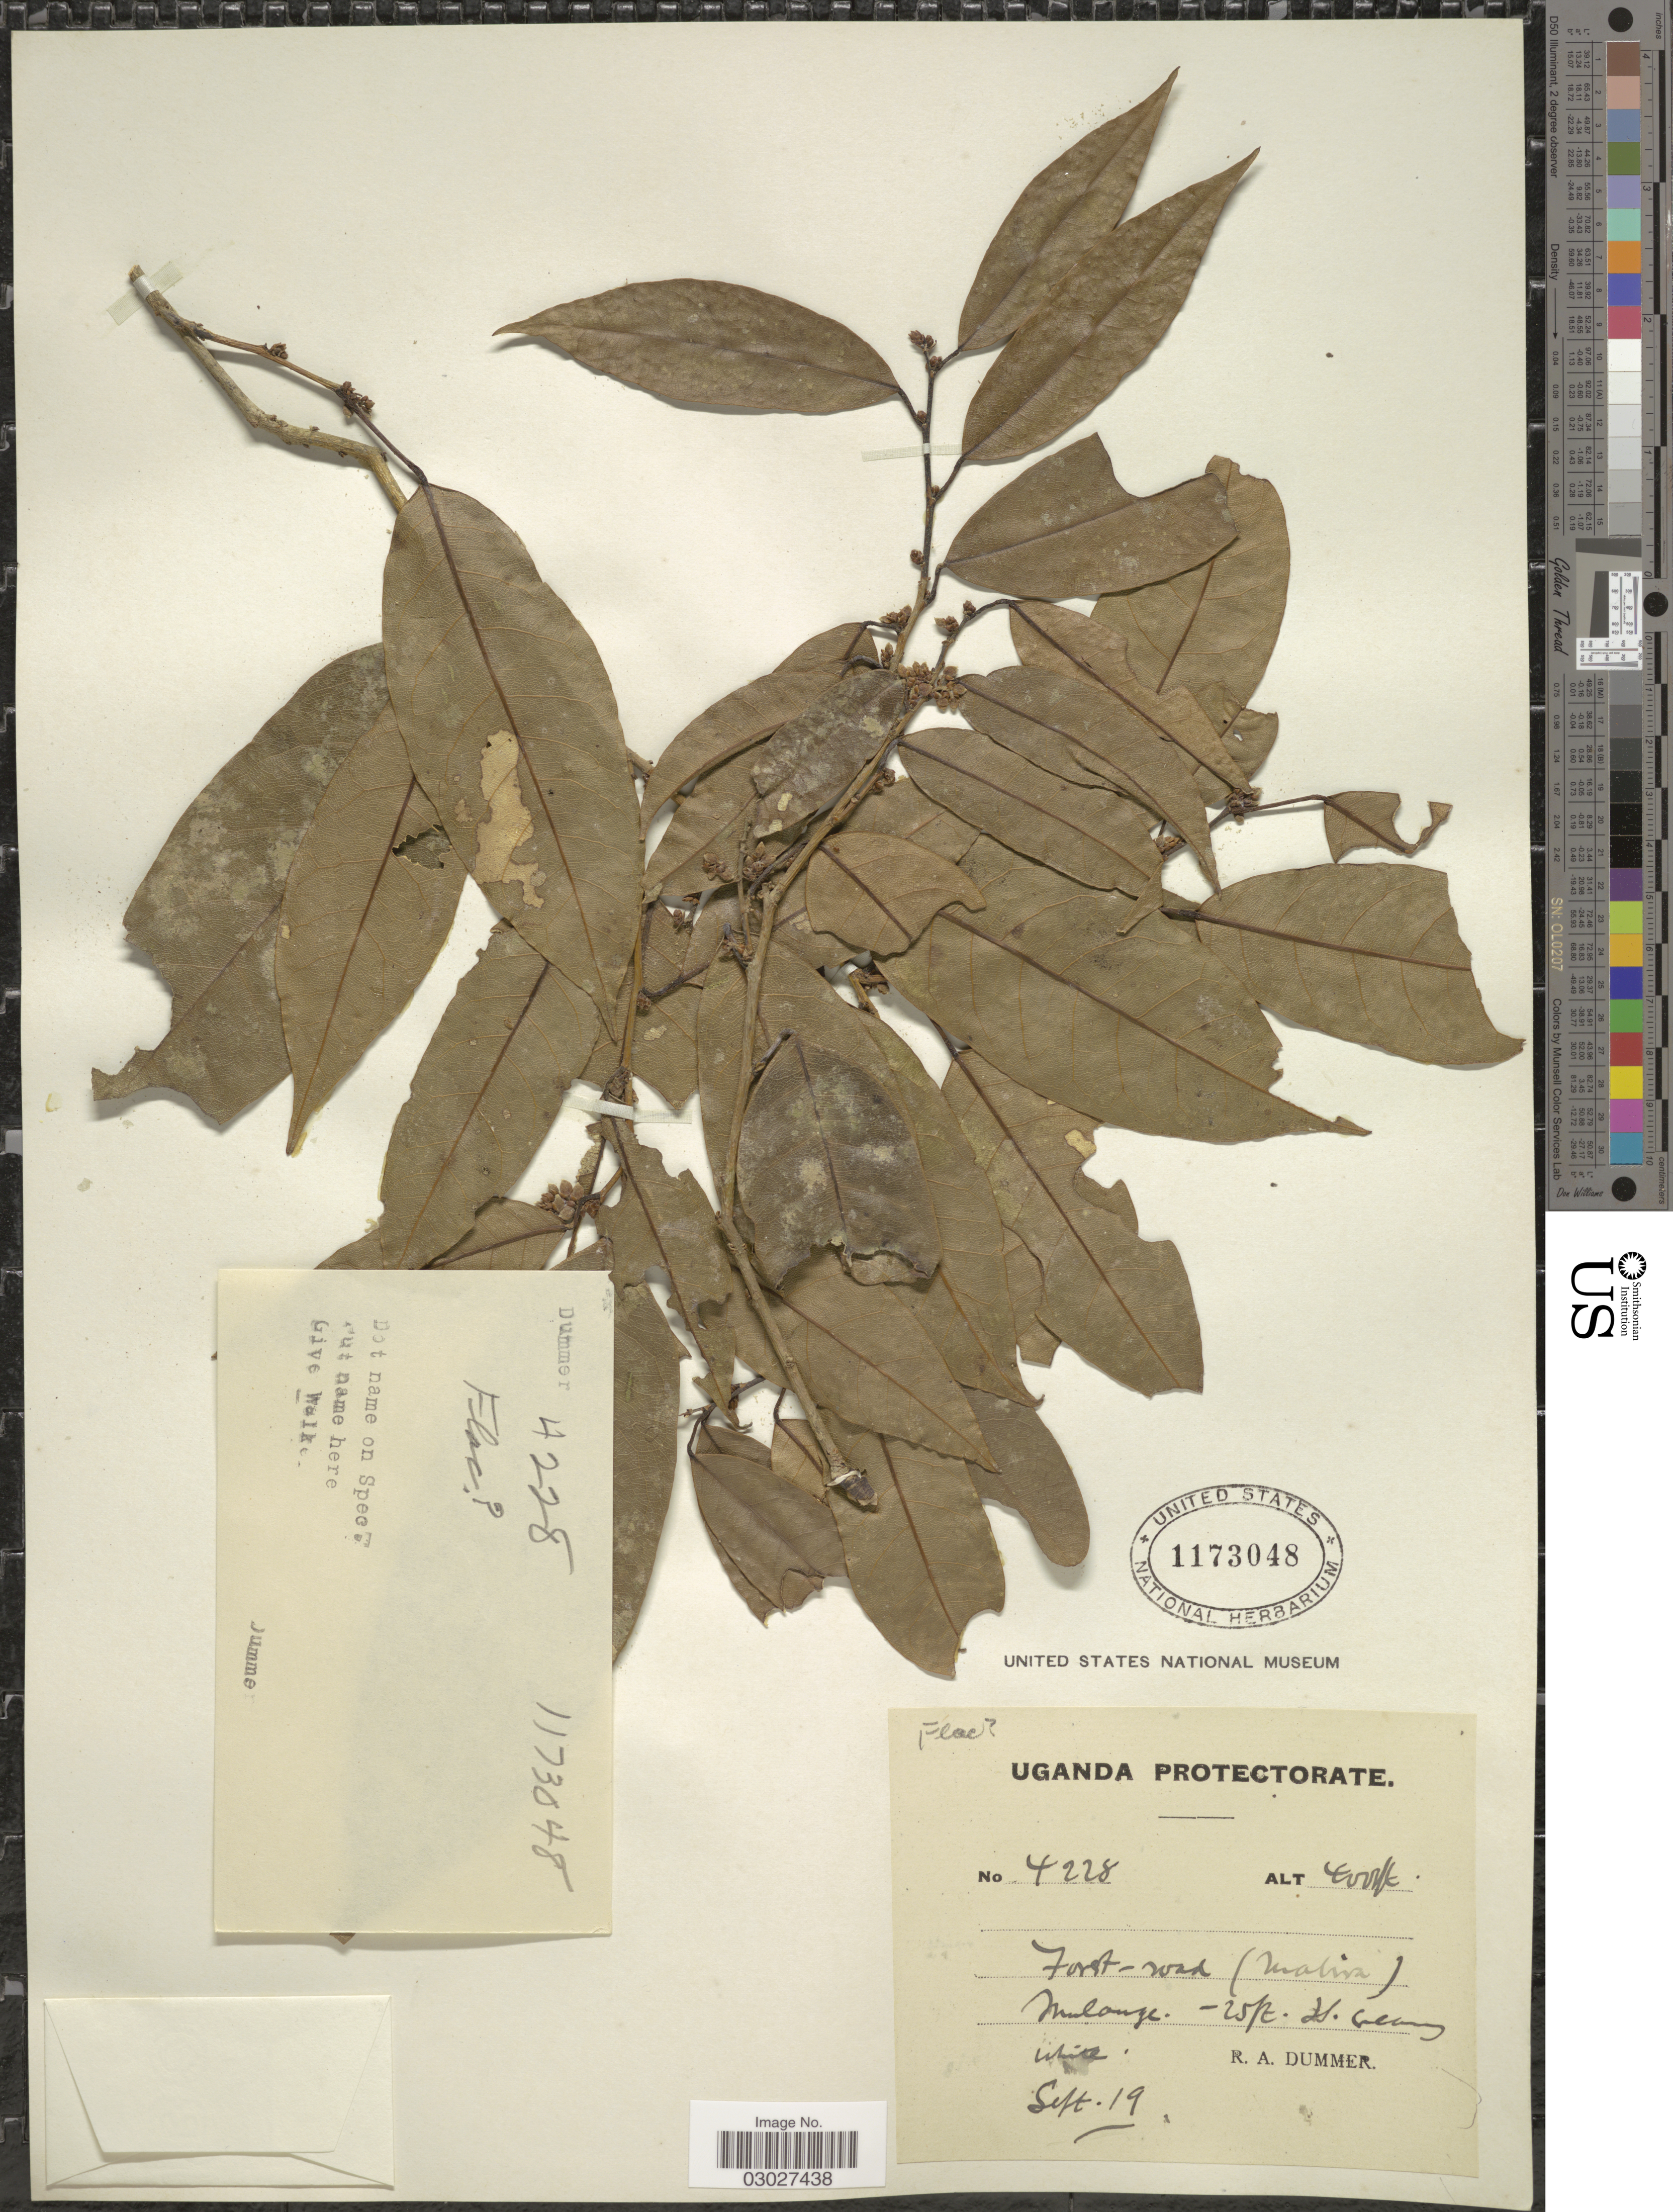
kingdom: Plantae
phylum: Tracheophyta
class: Magnoliopsida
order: Malpighiales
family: Salicaceae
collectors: R. A. Dümmer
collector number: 4228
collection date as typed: Transcribed d/m/y: /9/19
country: Uganda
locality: Uganda Protectorate. Fort-road (Malinz) Mulange.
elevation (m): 1219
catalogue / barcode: US 1173048